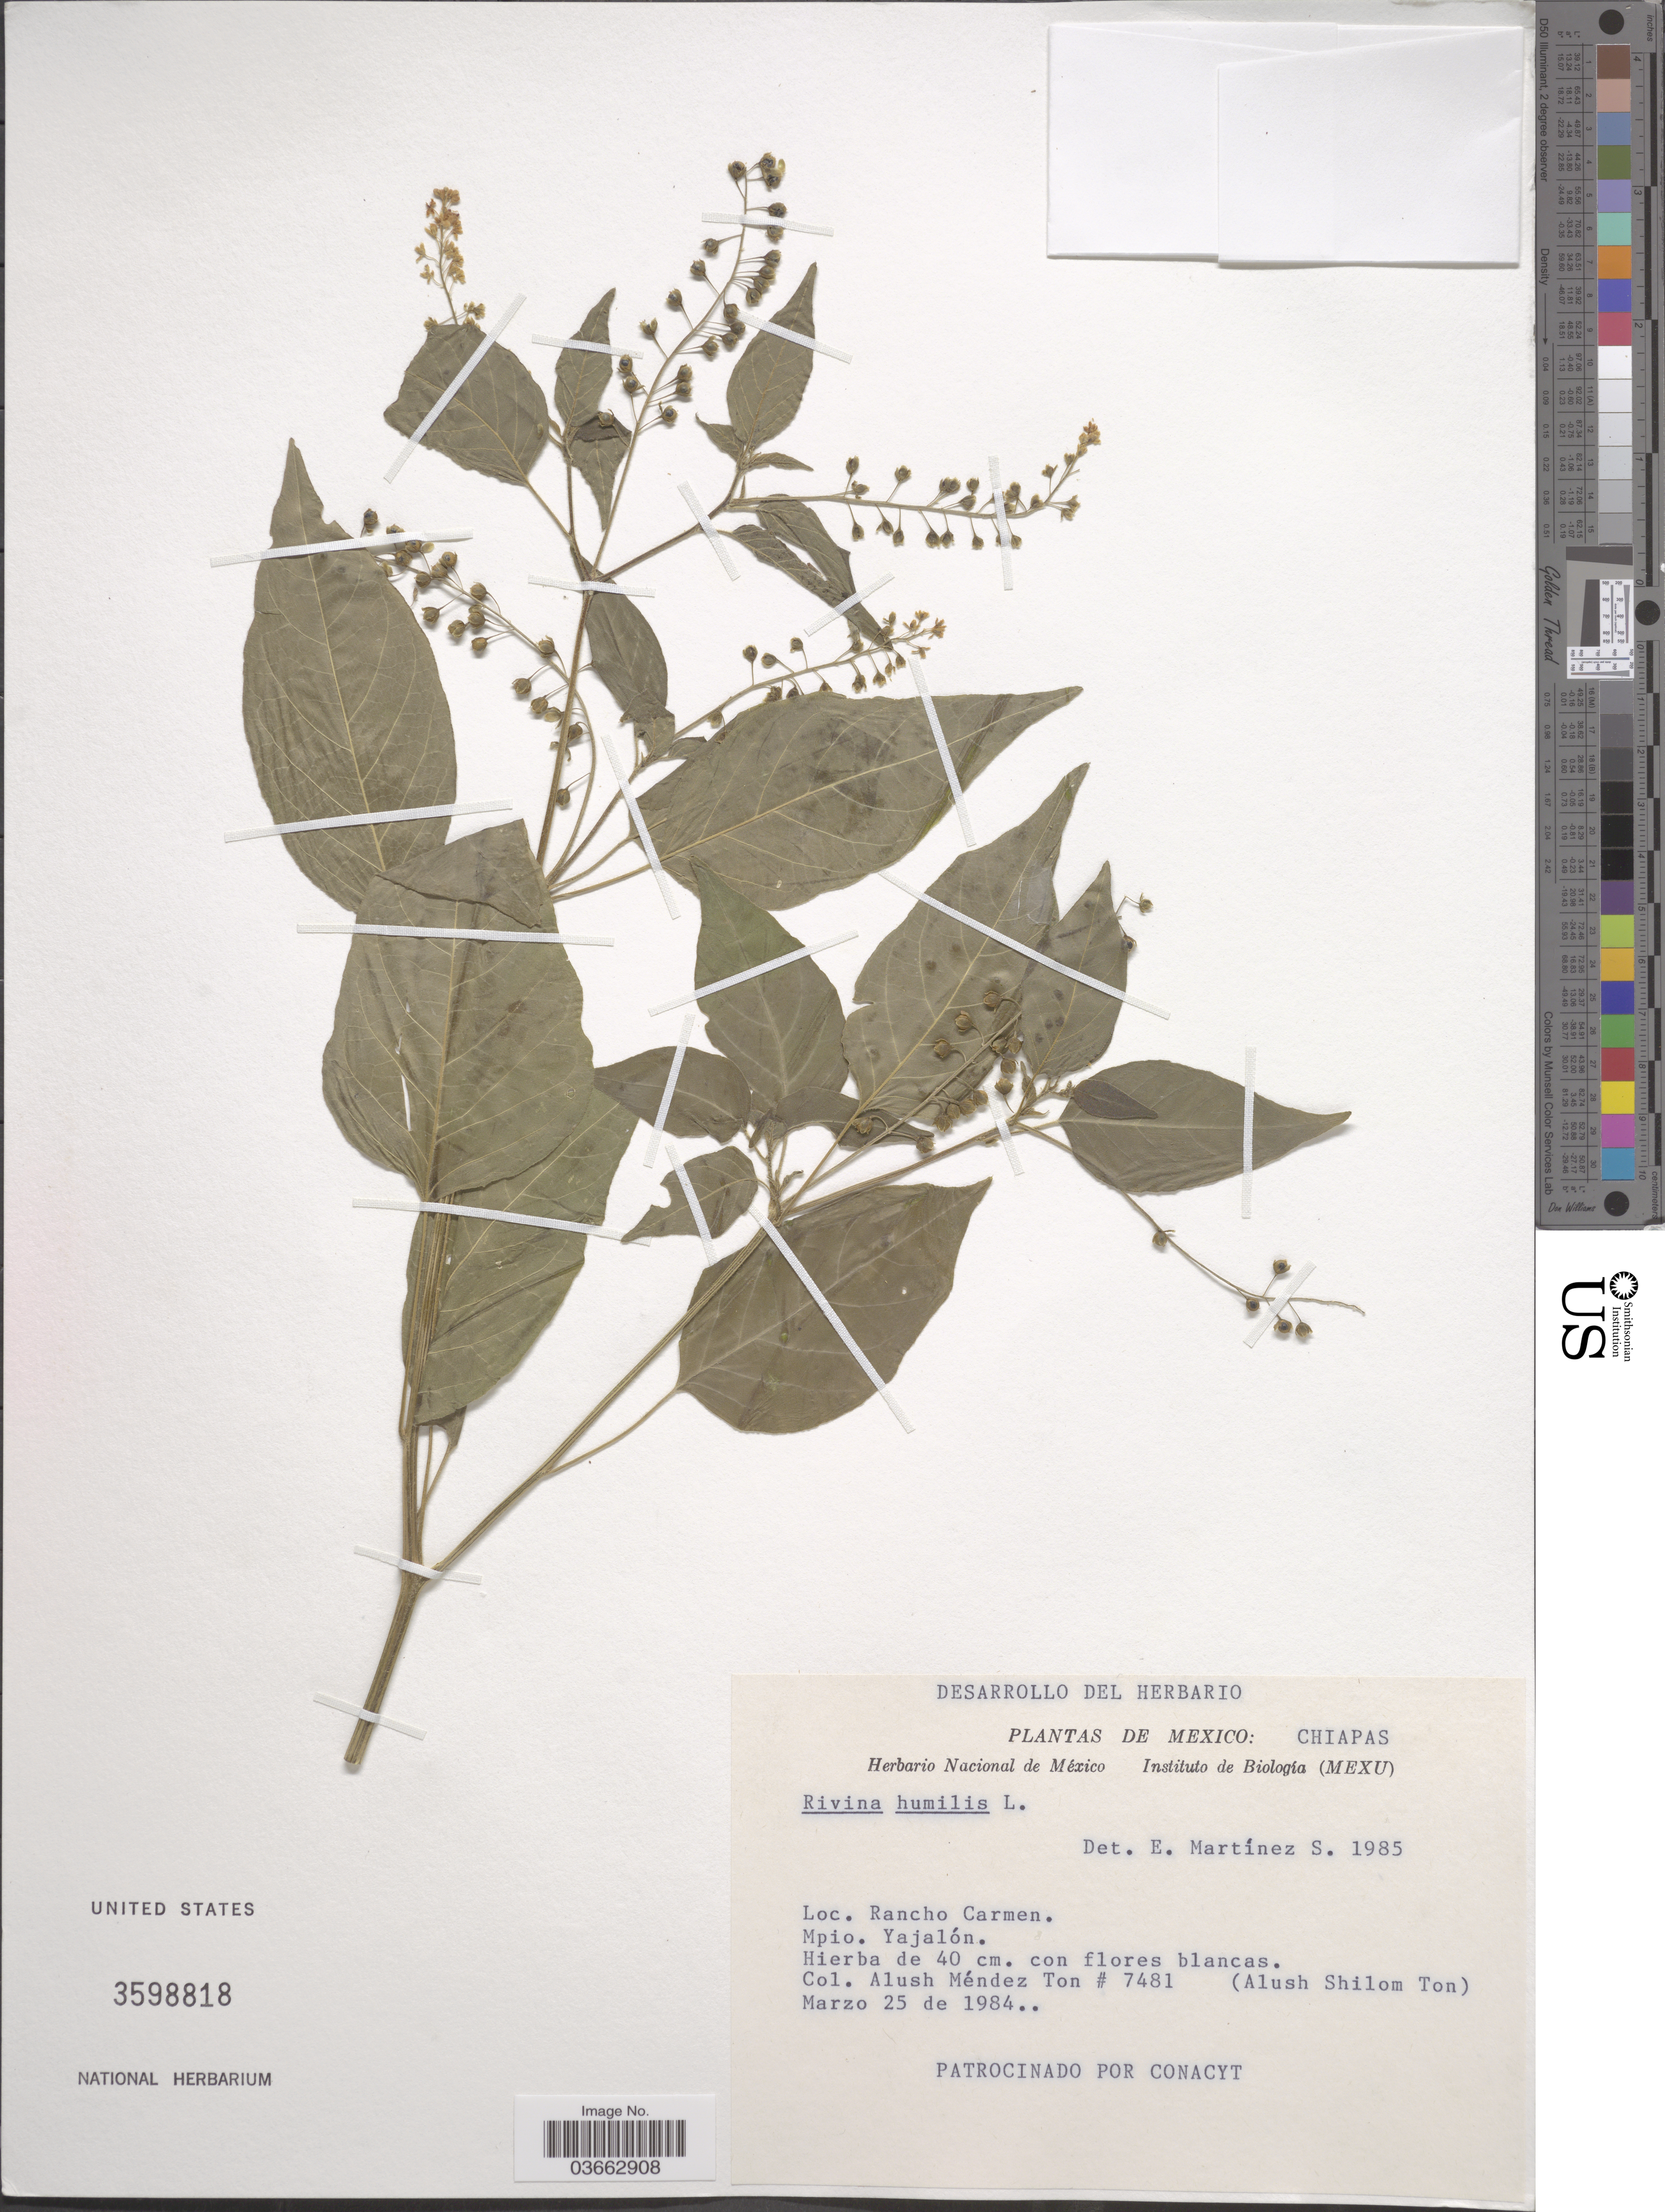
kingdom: Plantae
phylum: Tracheophyta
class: Magnoliopsida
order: Caryophyllales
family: Phytolaccaceae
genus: Rivina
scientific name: Rivina humilis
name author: L.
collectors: A. Méndez Ton & A. S. Ton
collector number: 7481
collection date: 1984-03-25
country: Mexico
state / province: Chiapas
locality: Rancho Carmen.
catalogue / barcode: US 3598818